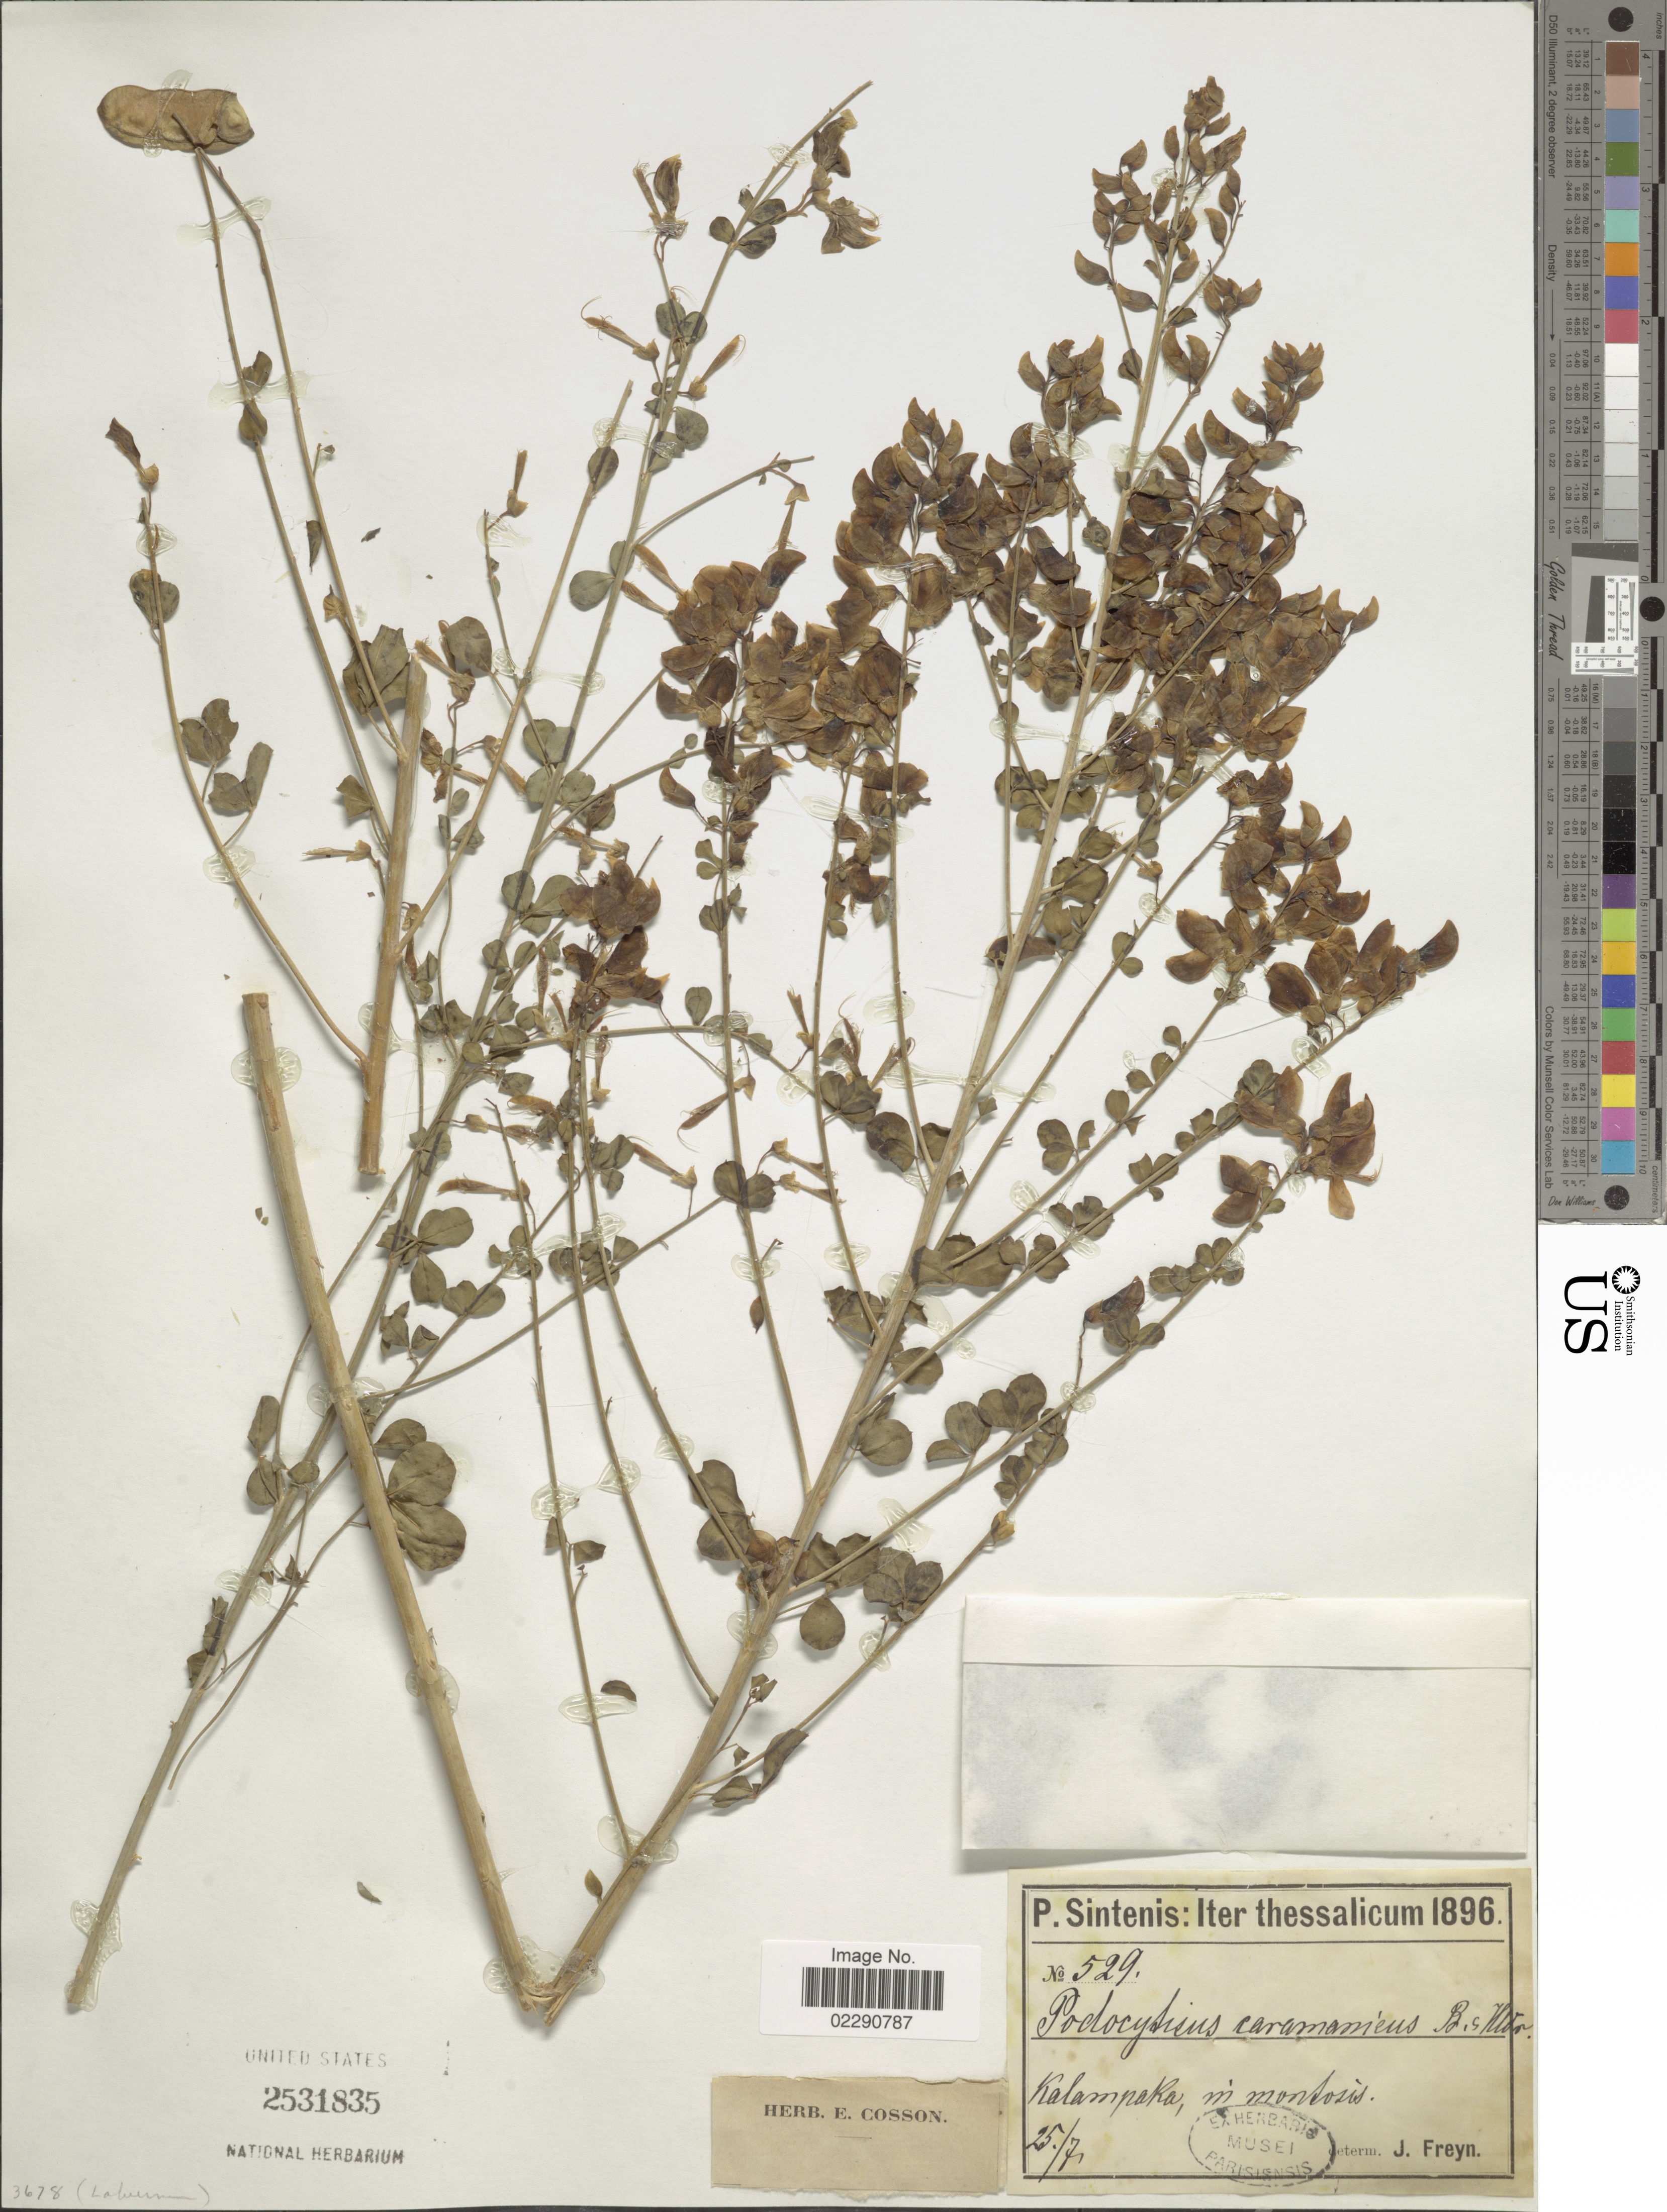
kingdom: Plantae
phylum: Tracheophyta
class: Magnoliopsida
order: Fabales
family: Fabaceae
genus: Podocytisus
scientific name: Podocytisus caramanicus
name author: Boiss. & Heldr.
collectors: P. Sintenis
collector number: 529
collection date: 1896-07-25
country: Greece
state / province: Thessaly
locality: Kalampaka, Thessalicum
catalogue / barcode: US 2531835